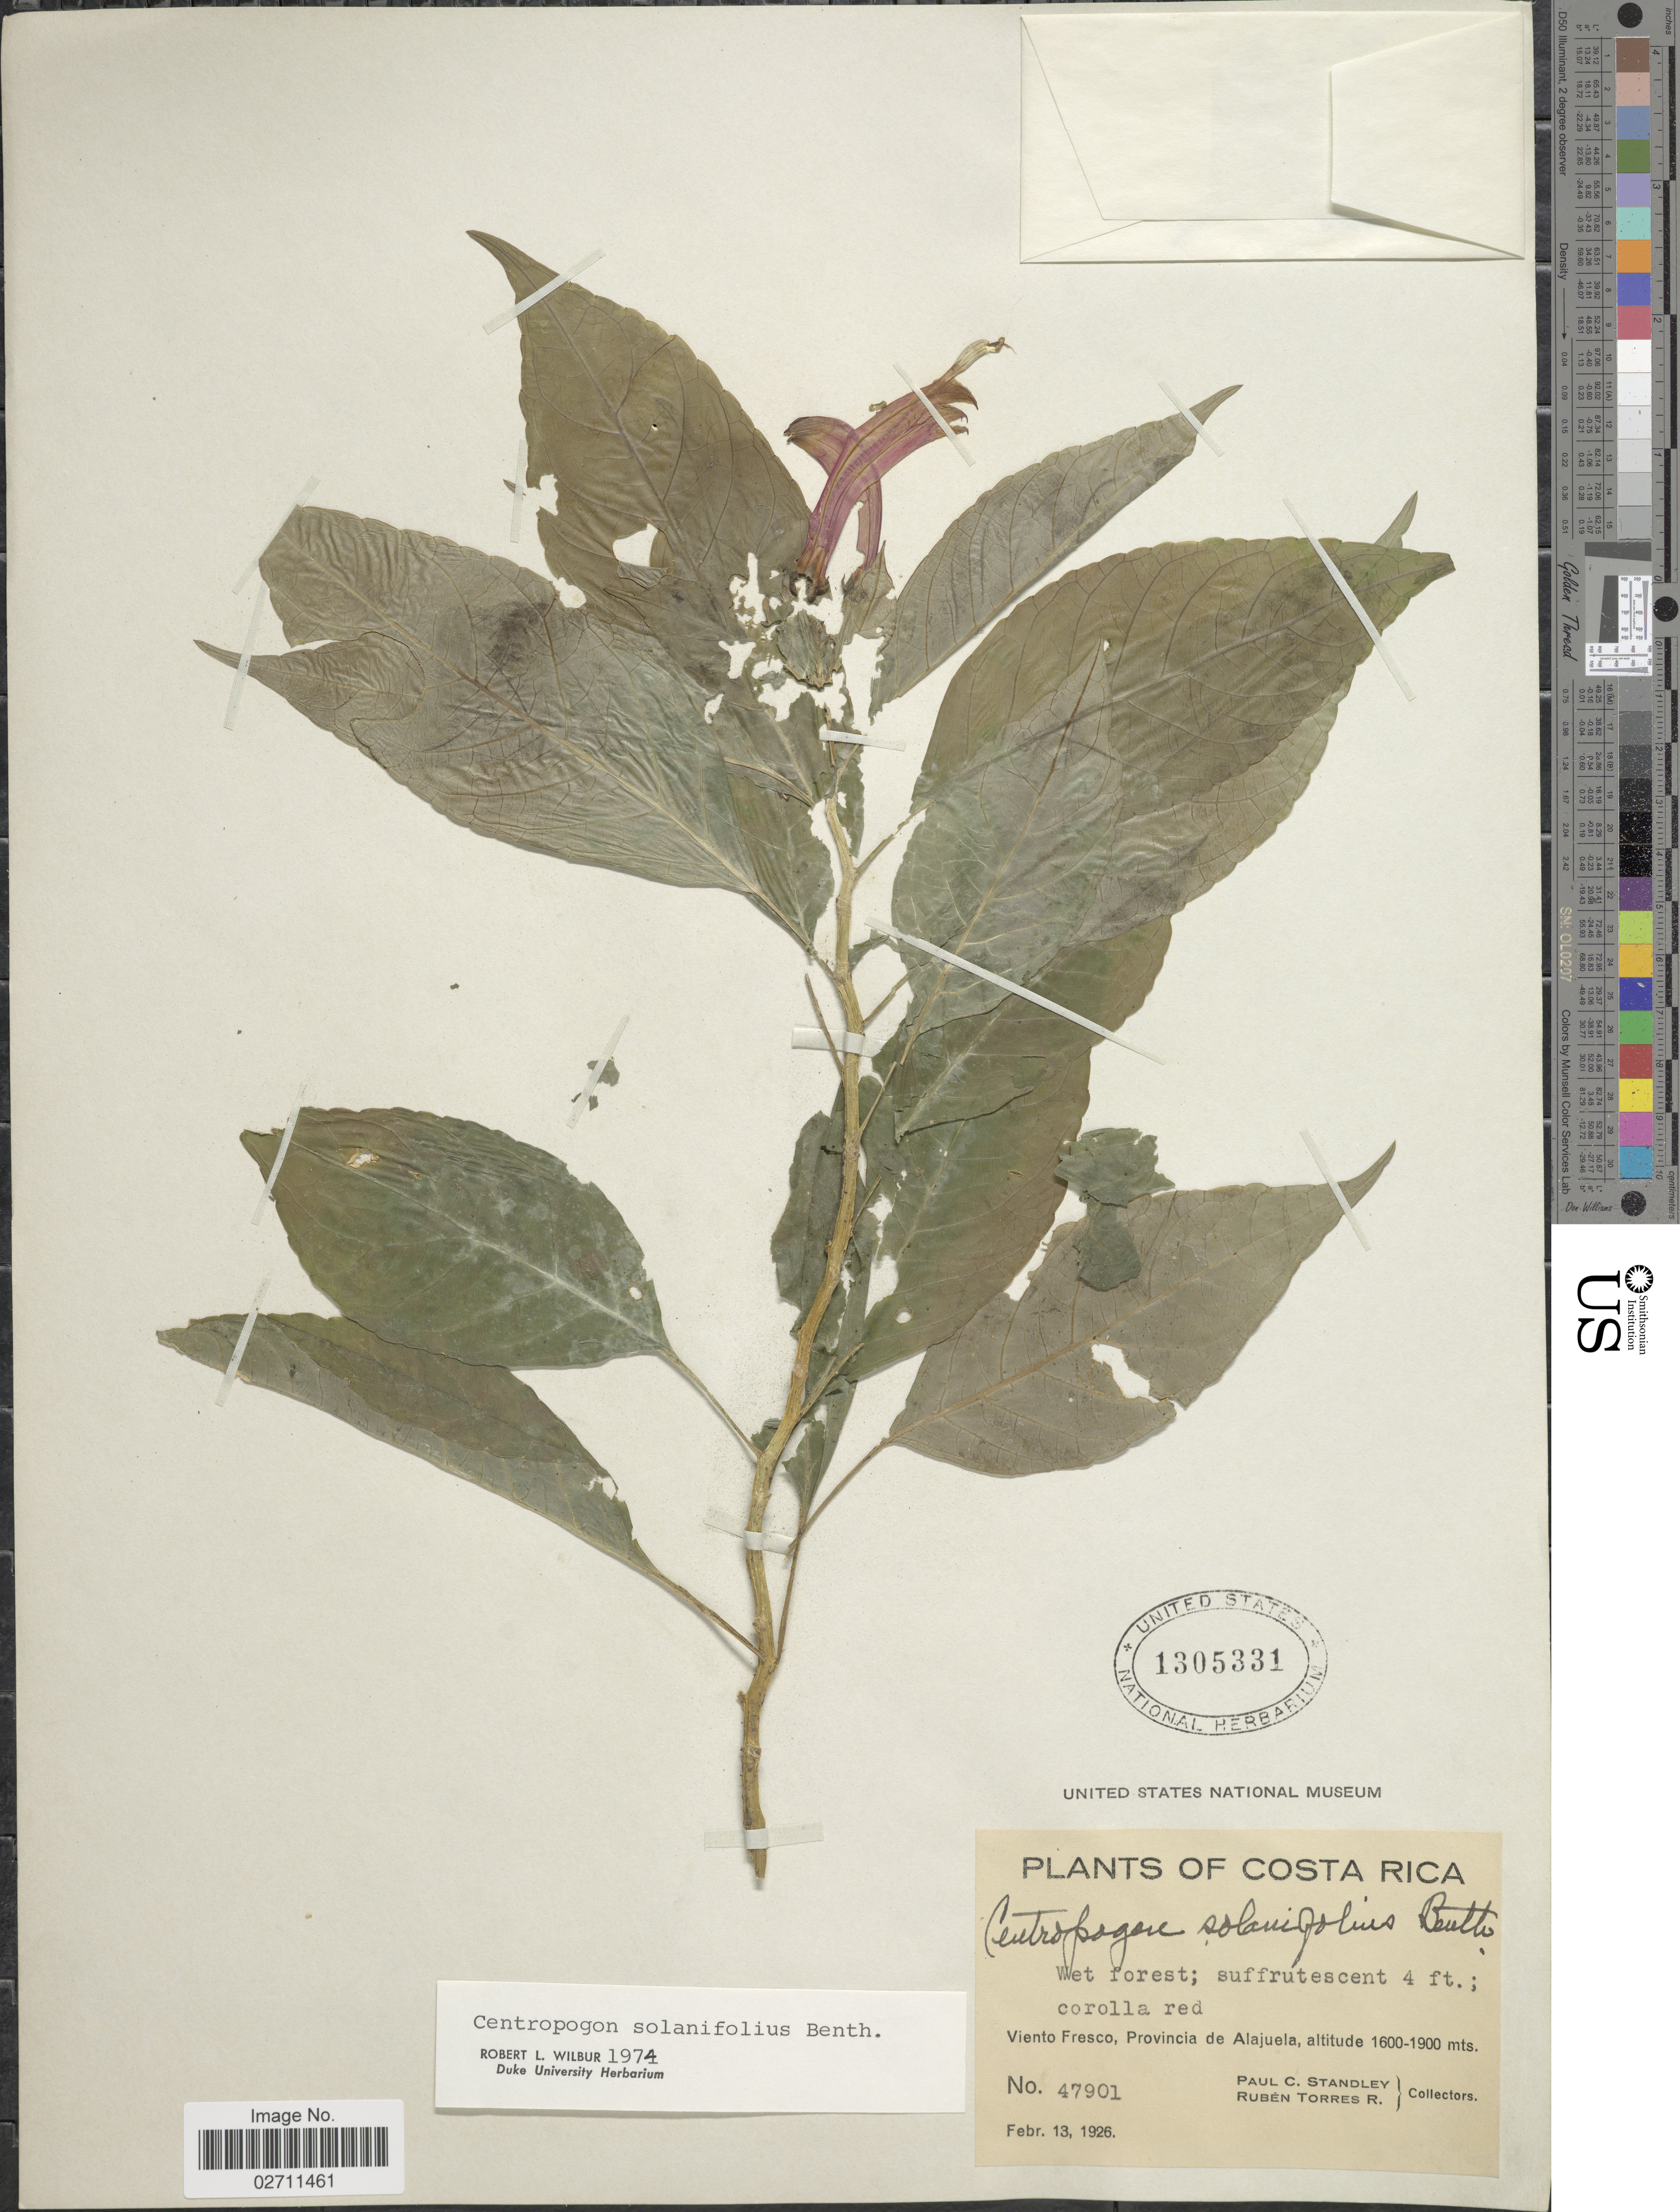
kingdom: Plantae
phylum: Tracheophyta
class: Magnoliopsida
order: Asterales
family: Campanulaceae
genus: Centropogon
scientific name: Centropogon solanifolius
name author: Benth.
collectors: P. C. Standley & R. Torres R.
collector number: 47901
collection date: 1926-02-13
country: Costa Rica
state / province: Alajuela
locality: Viento Fresco.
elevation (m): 1600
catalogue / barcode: US 1305331